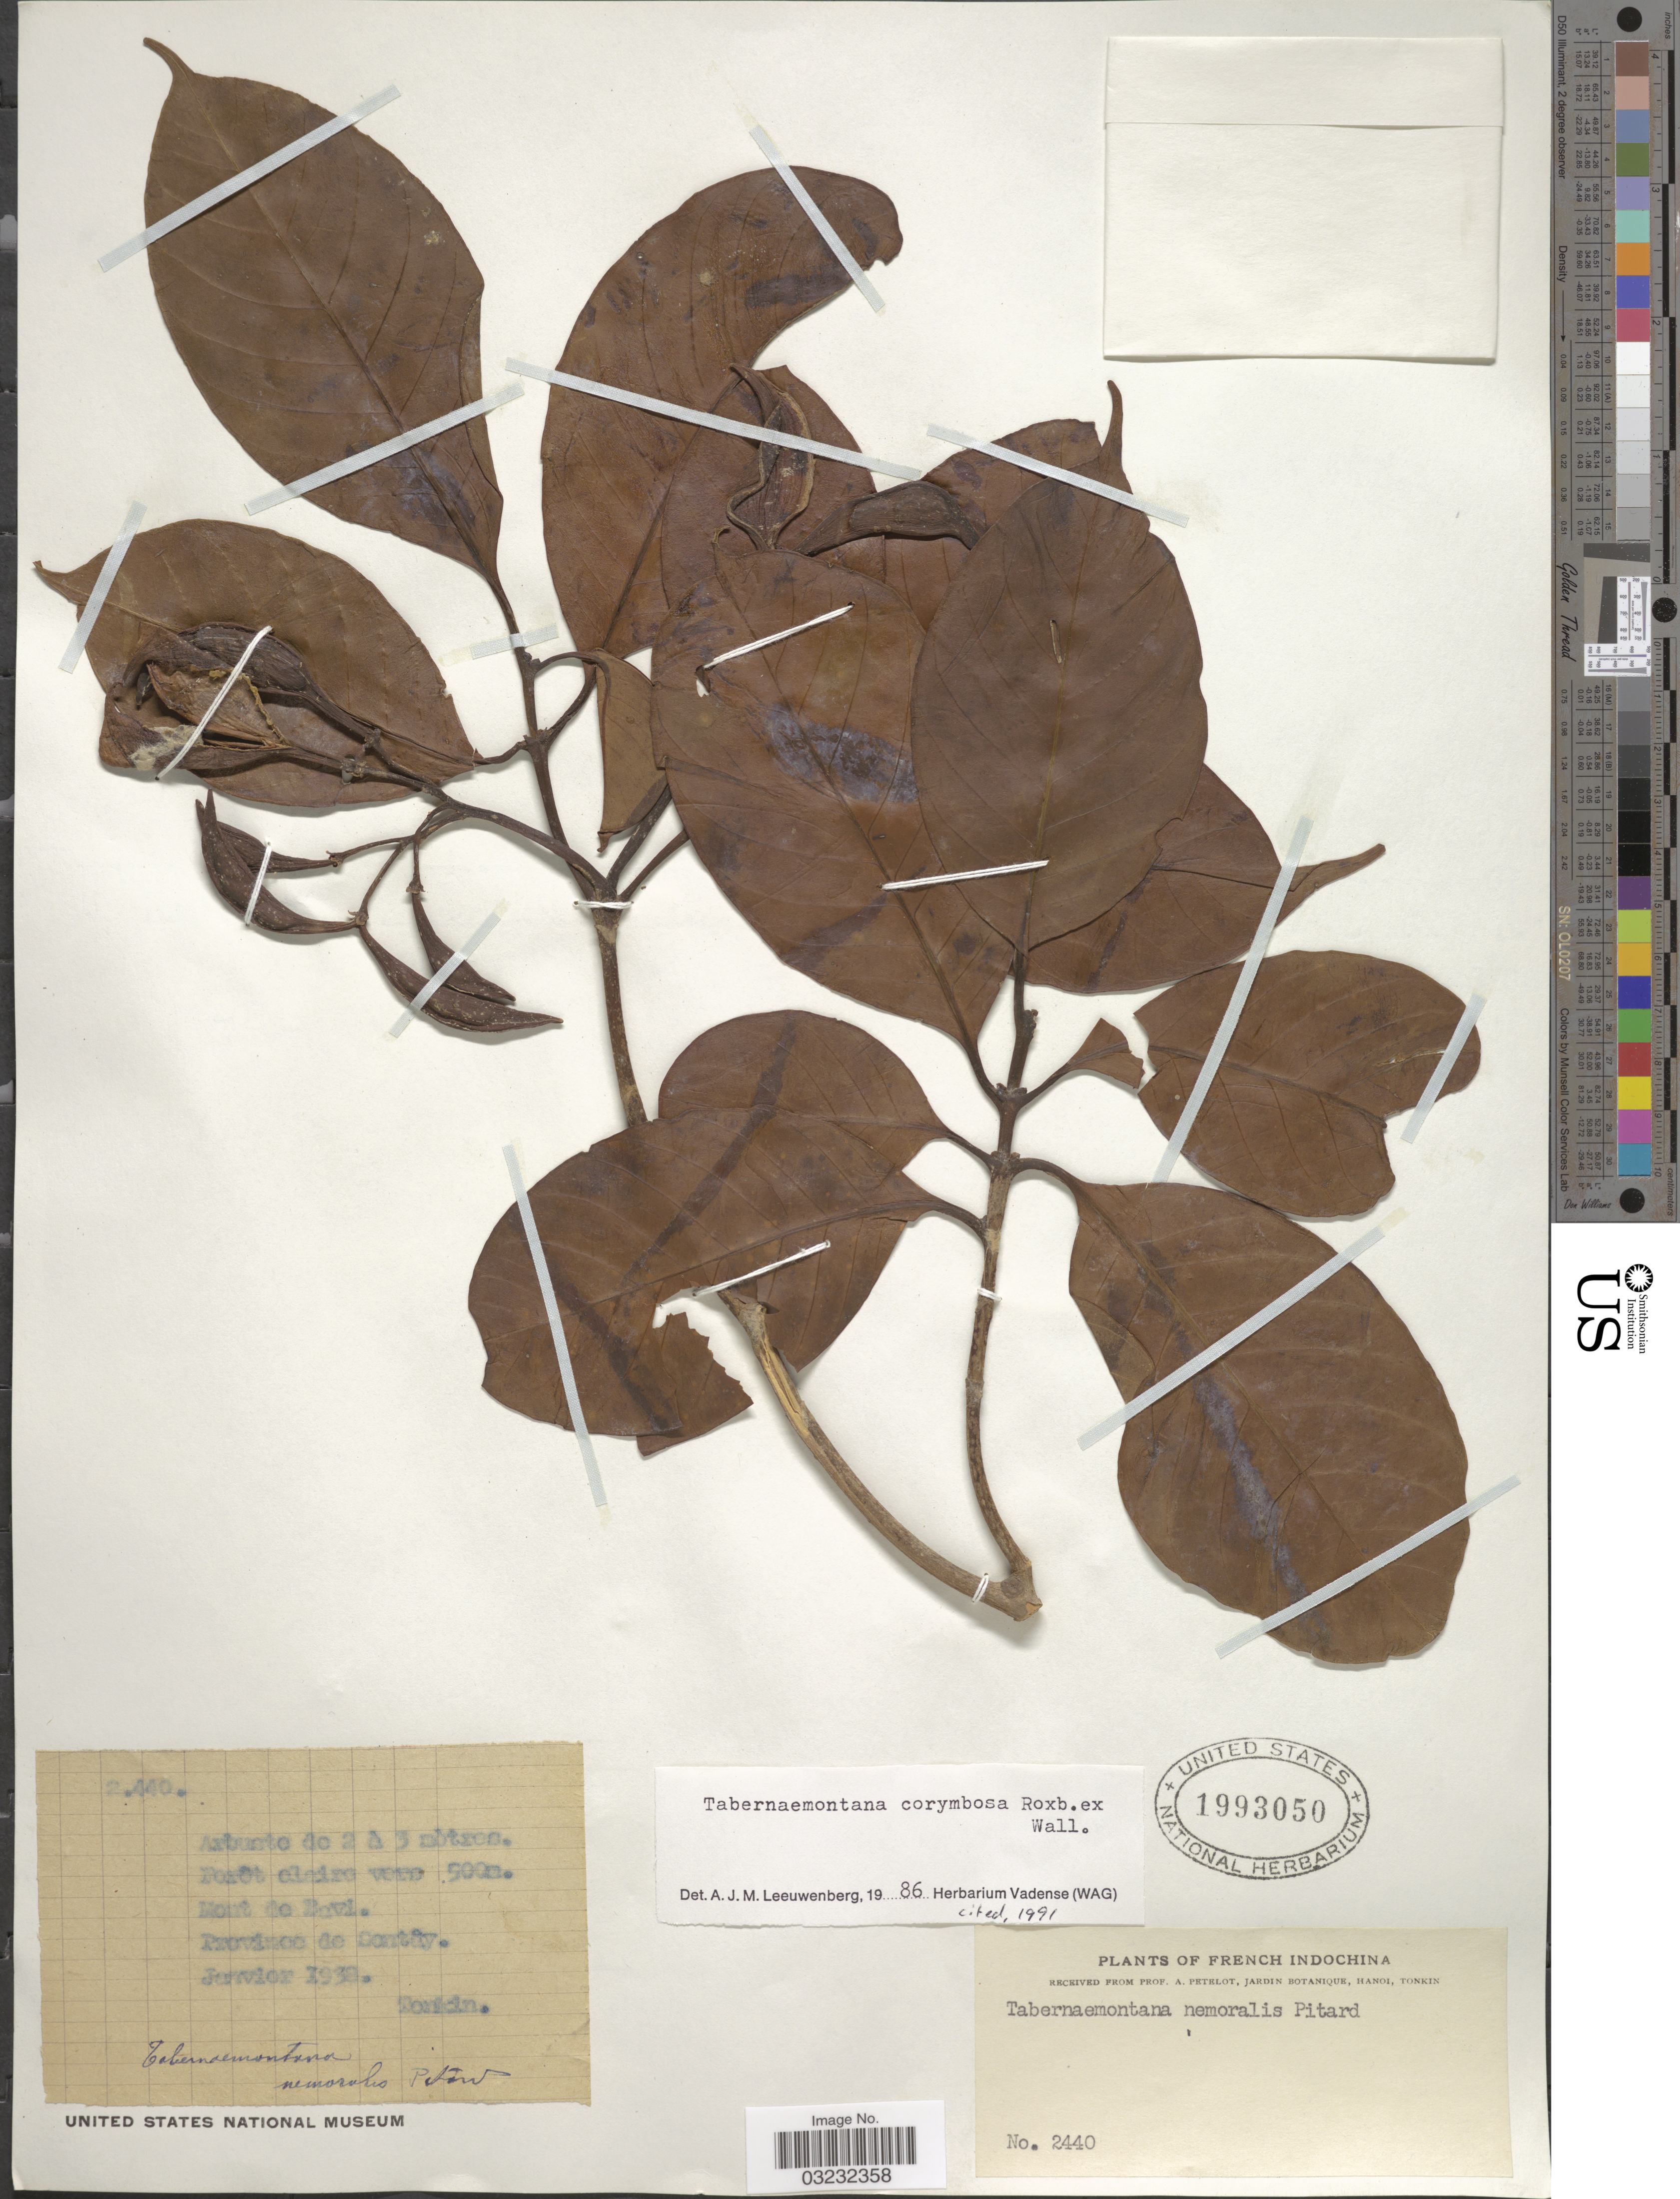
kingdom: Plantae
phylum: Tracheophyta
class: Magnoliopsida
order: Gentianales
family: Apocynaceae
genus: Tabernaemontana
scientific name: Tabernaemontana corymbosa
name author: Roxb. ex Wall.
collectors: P. A. Pételot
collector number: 2440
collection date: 1938-01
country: Vietnam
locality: French IndoChina, Mont Bavi, Province de Sontoy.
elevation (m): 500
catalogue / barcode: US 1993050